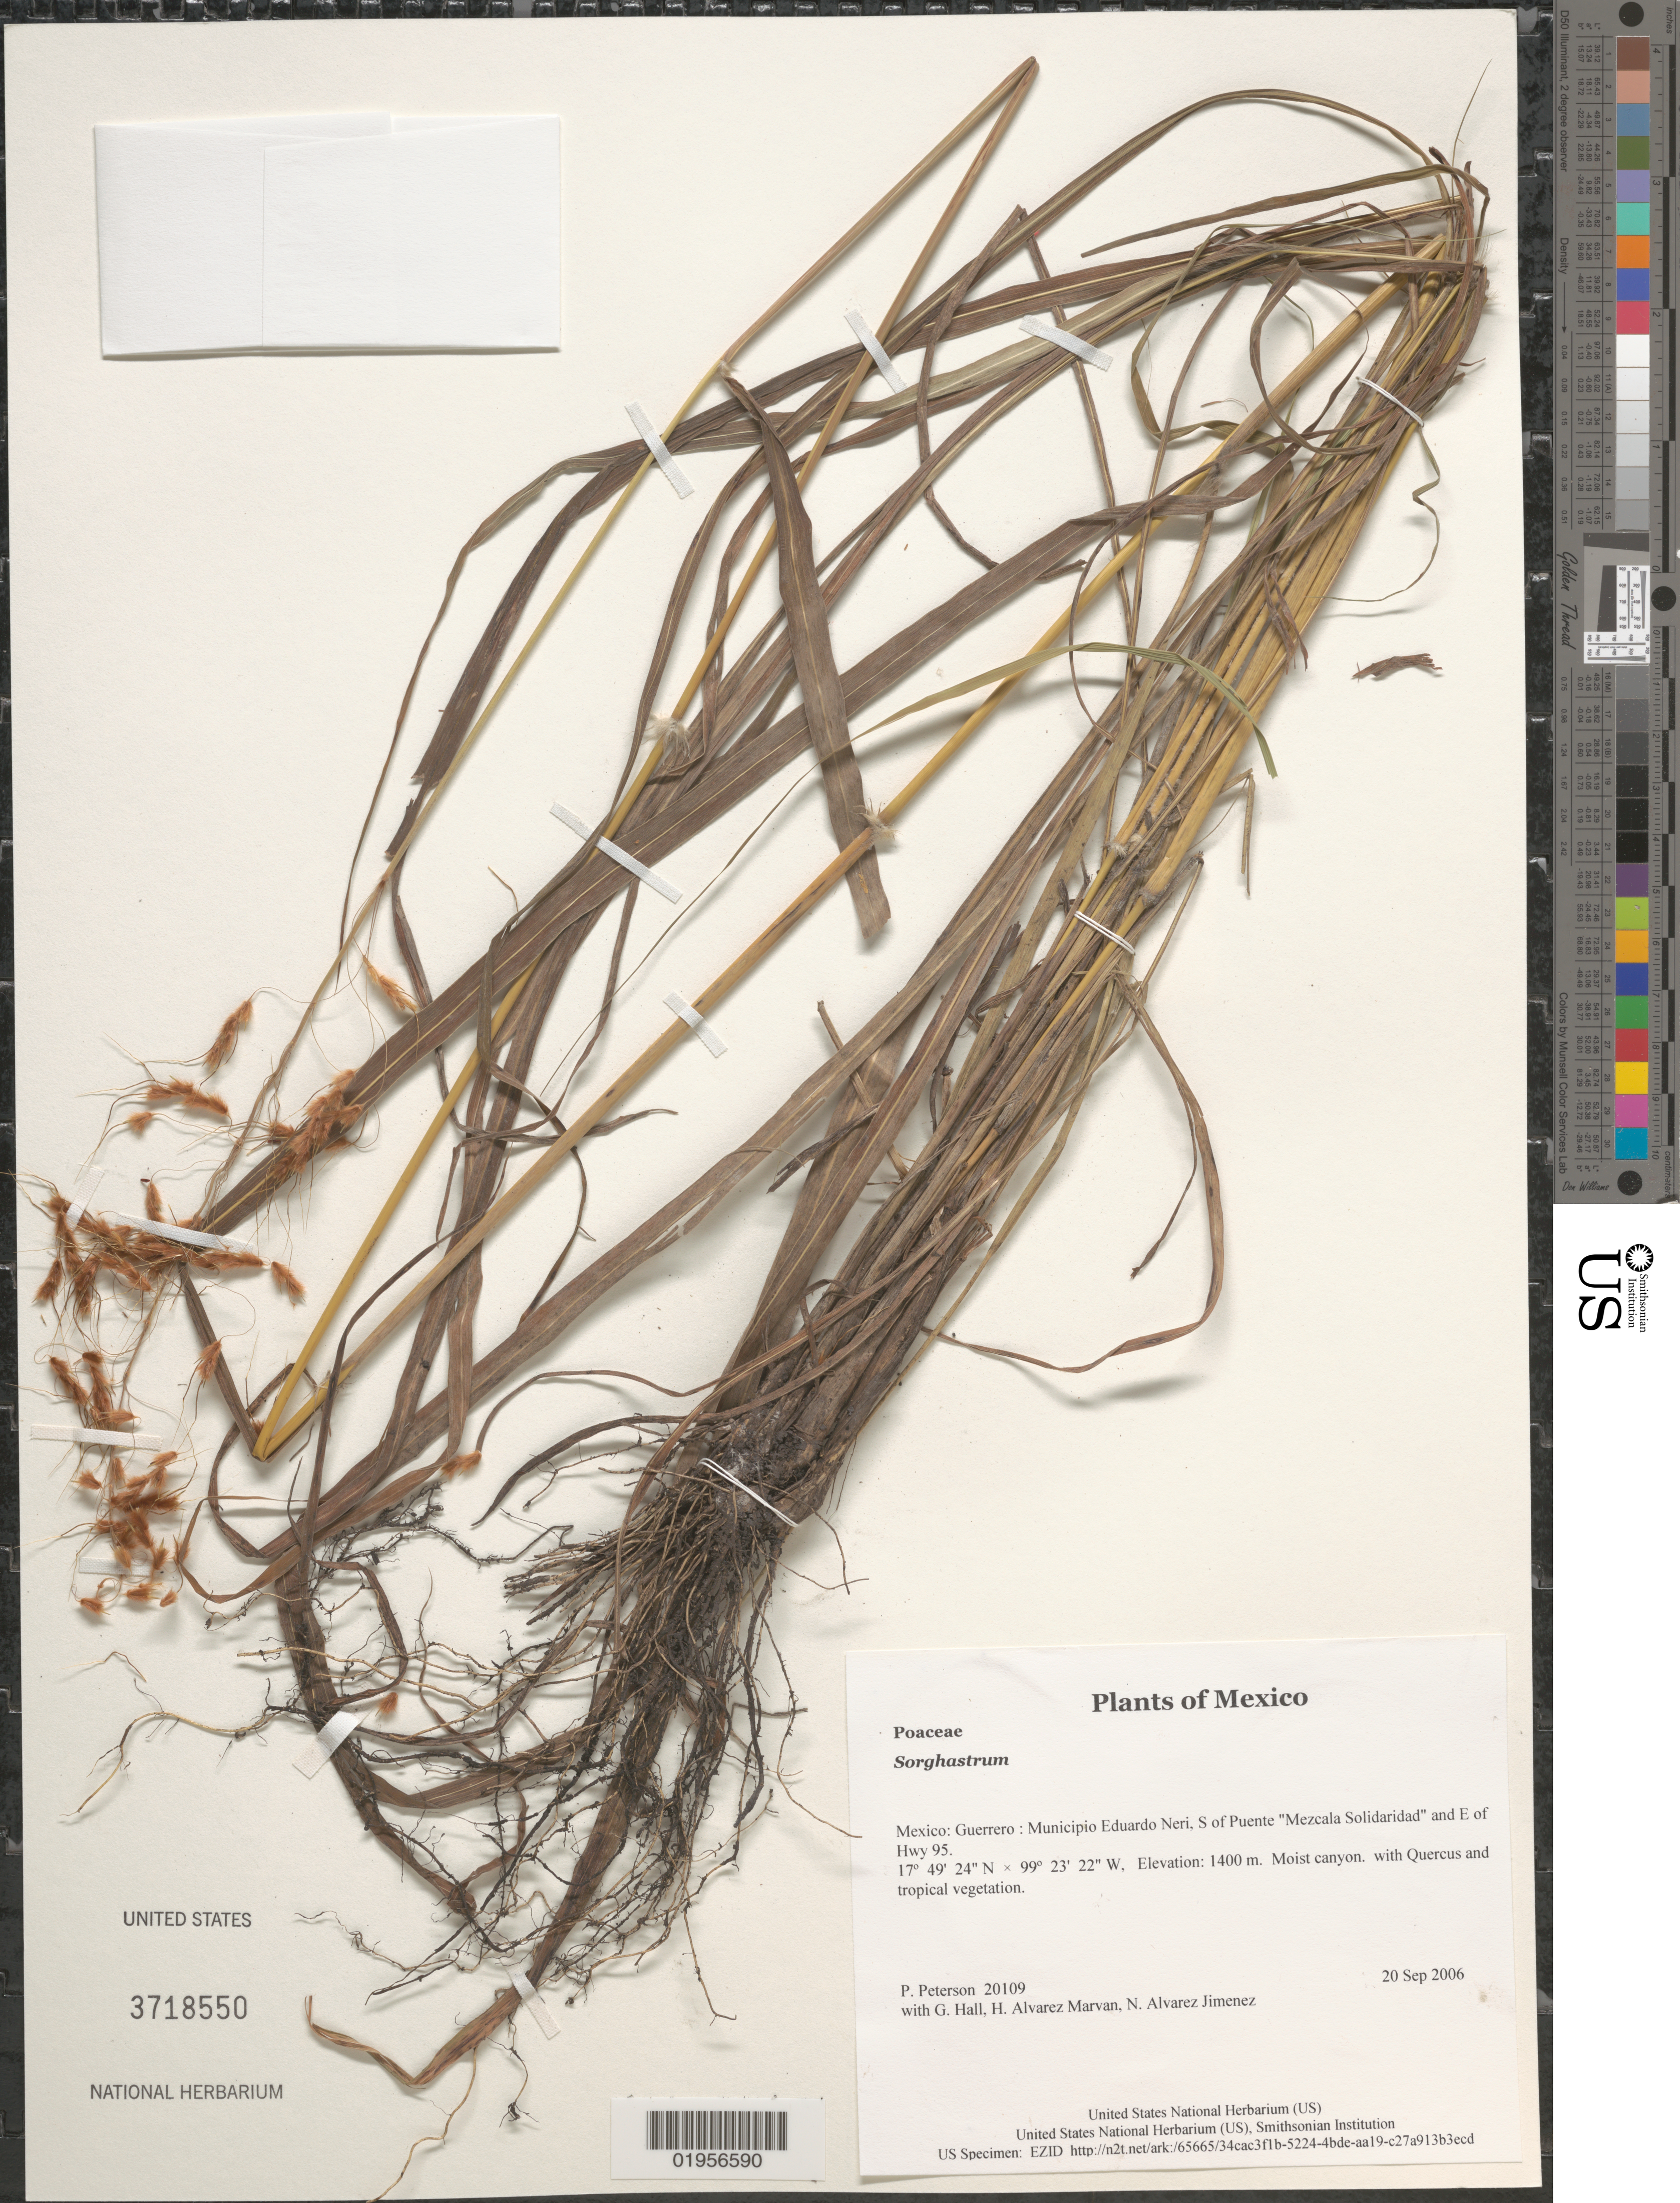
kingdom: Plantae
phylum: Tracheophyta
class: Liliopsida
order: Poales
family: Poaceae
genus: Sorghastrum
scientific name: Sorghastrum sp.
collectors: P. M. Peterson, G. Hall, H. Alvarez Marvan & N. Alvarez Jimenez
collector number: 20109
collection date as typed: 20 Sep 2006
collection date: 2006-09-20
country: Mexico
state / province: Guerrero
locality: Municipio Eduardo Neri, S of Puente "Mezcala Solidaridad" and E of Hwy 95.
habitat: Moist canyon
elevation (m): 1400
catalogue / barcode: US 3718550